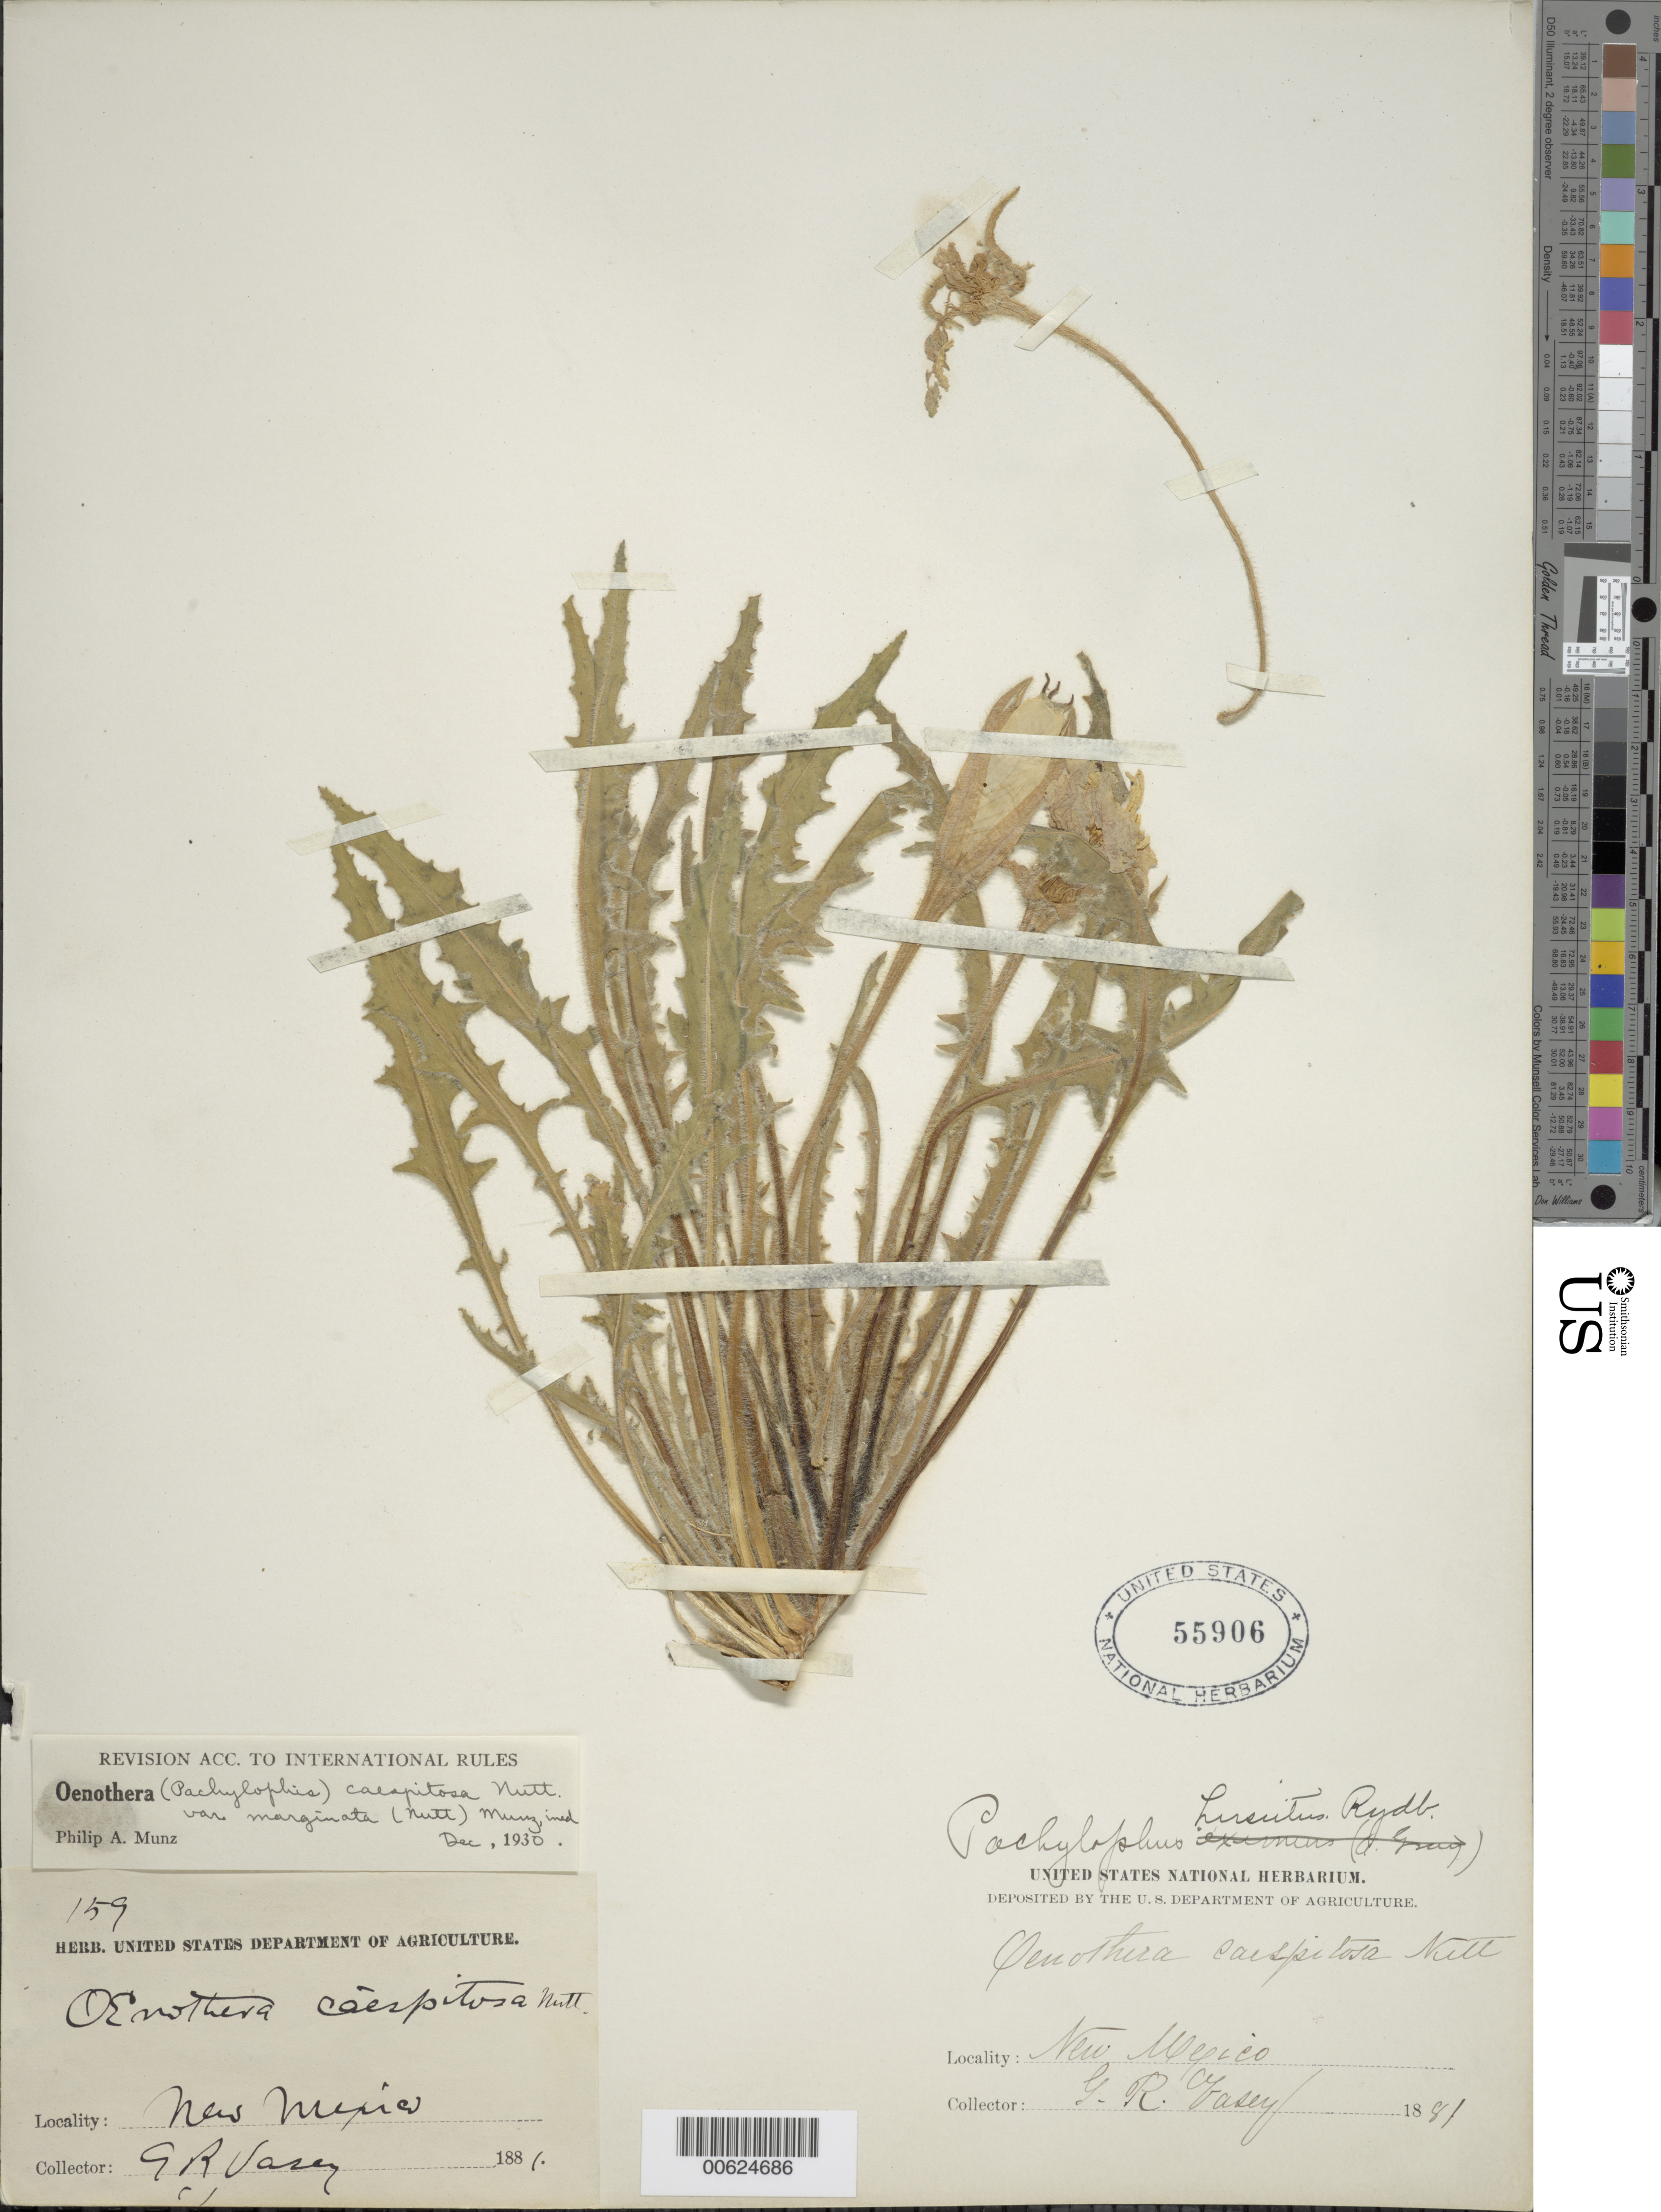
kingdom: Plantae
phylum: Tracheophyta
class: Magnoliopsida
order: Myrtales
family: Onagraceae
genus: Oenothera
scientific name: Oenothera cespitosa subsp. marginata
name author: (Nutt. ex Hook. & Arn.) Munz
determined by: Munz, Philip A.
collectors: G. R. Vasey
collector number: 159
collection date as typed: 1881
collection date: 1881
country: United States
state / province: New Mexico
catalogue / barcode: US 55906